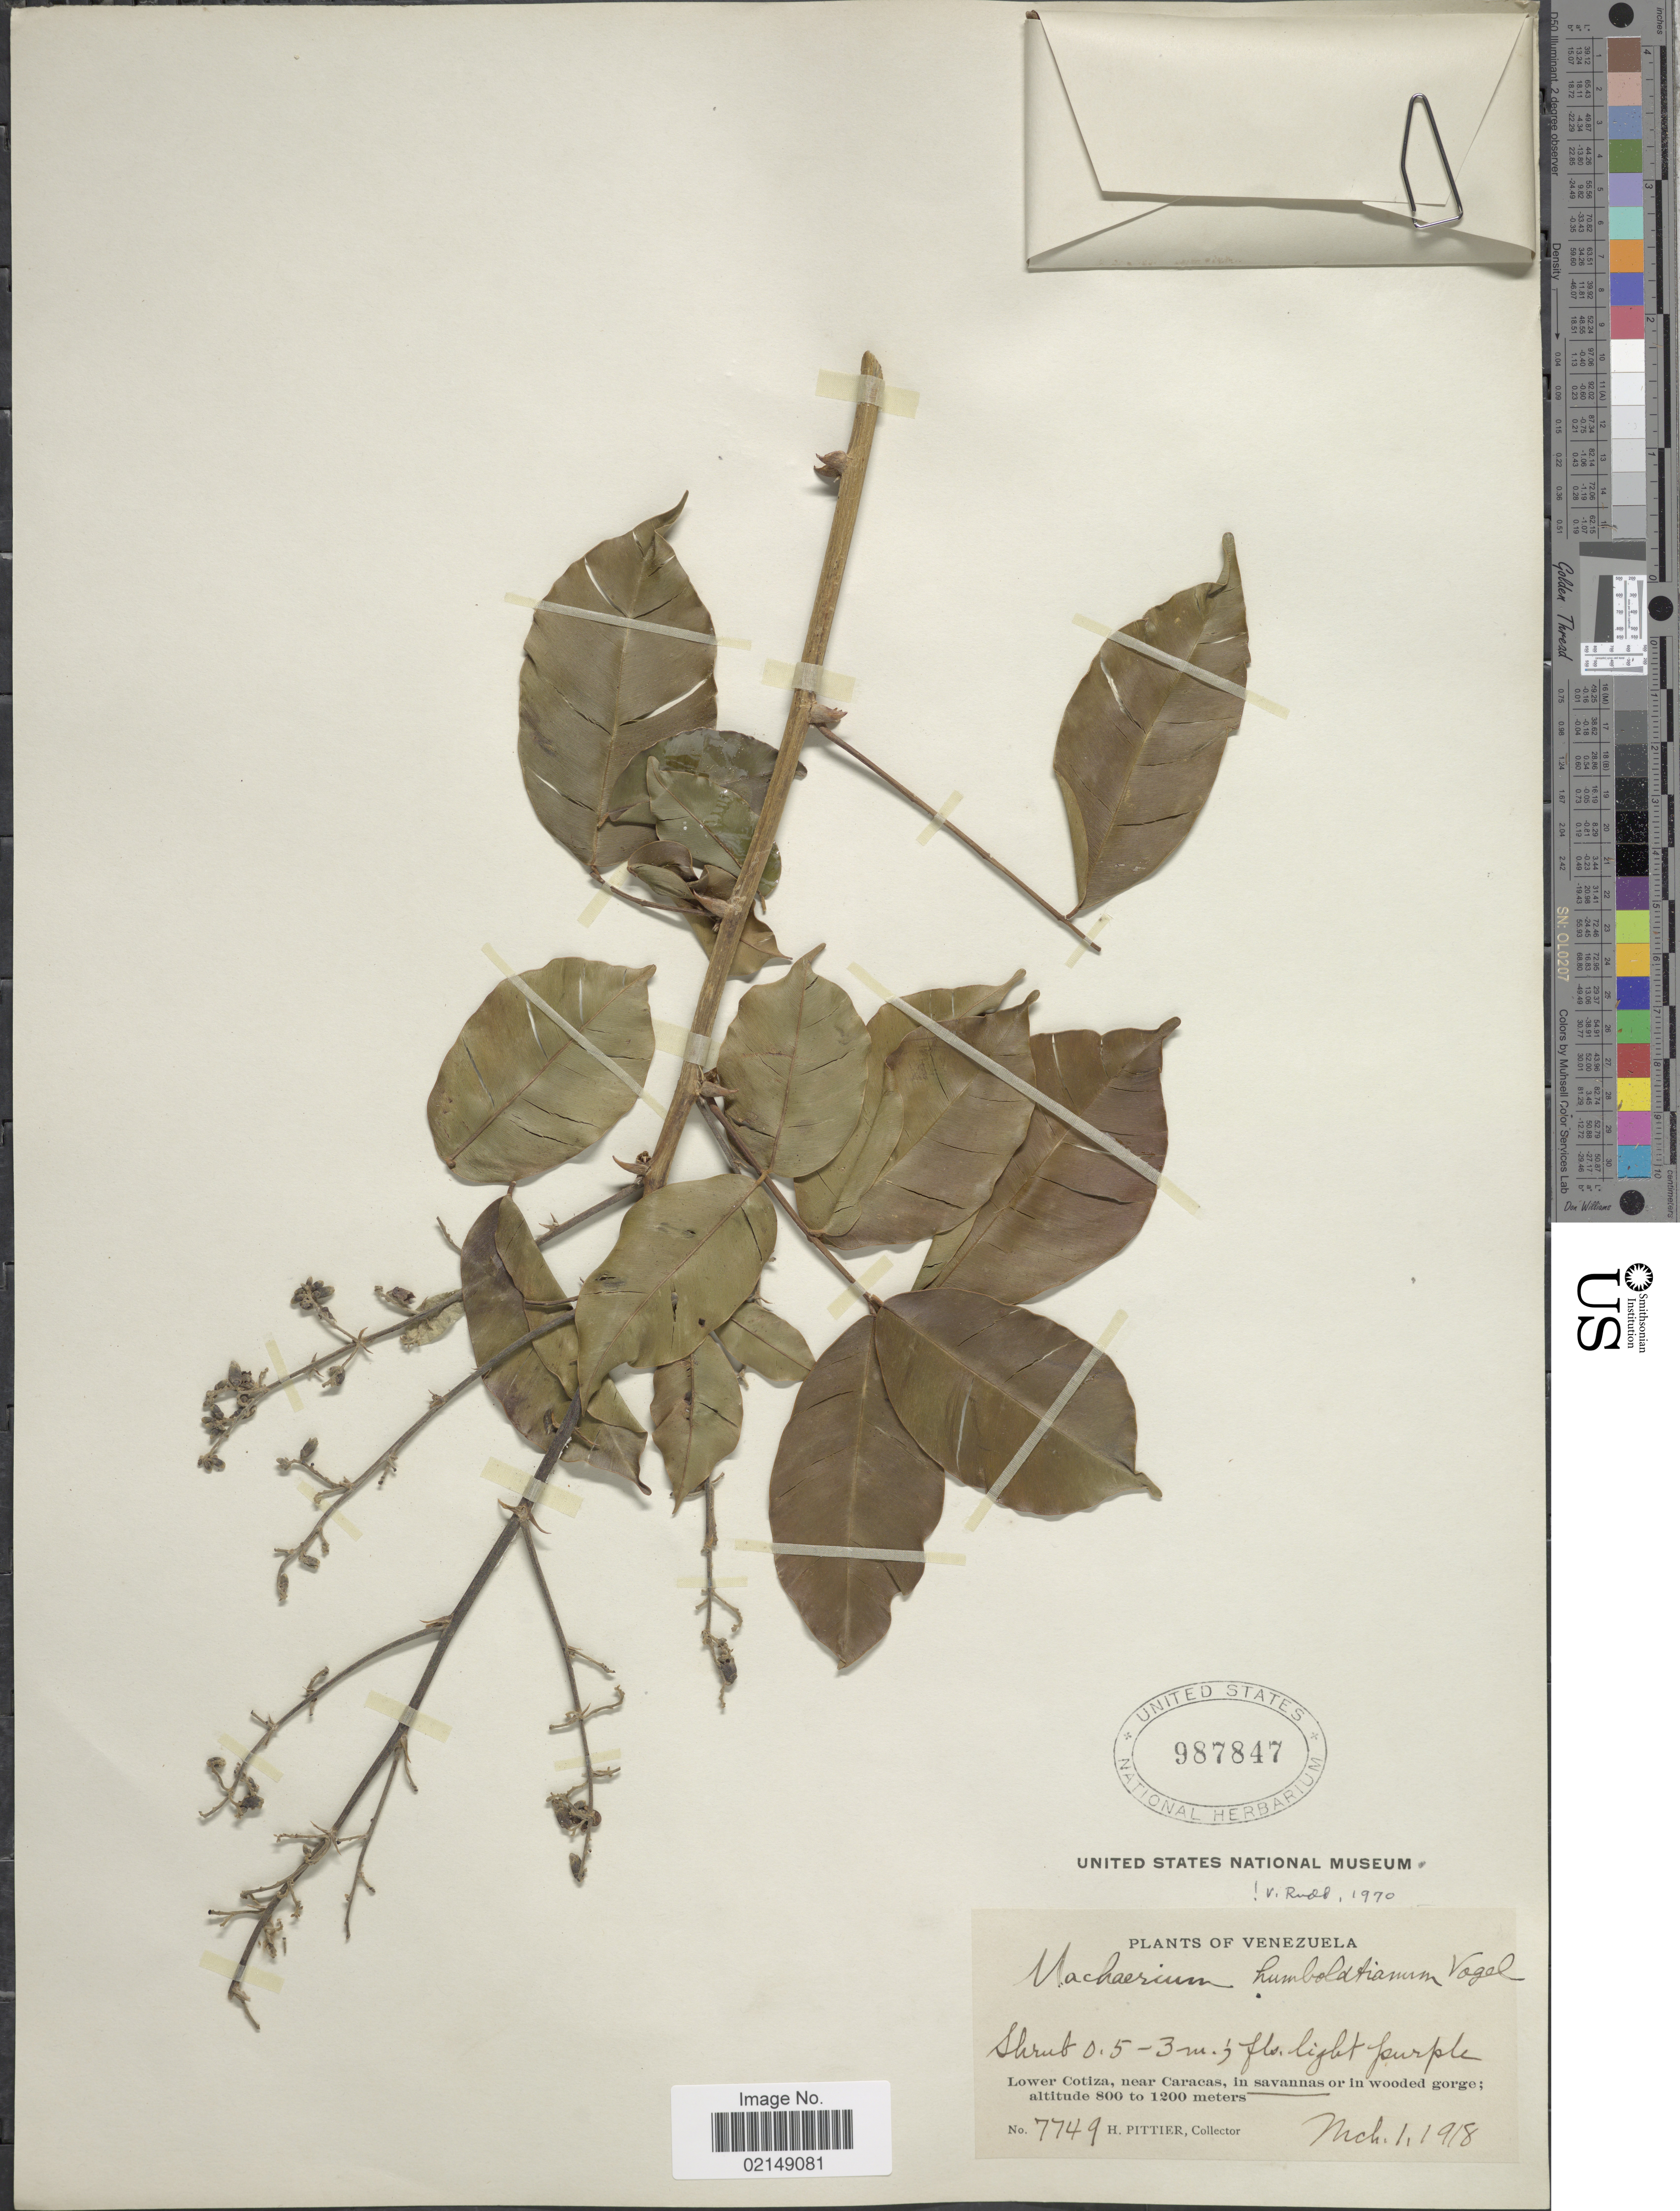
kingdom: Plantae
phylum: Tracheophyta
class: Magnoliopsida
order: Fabales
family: Fabaceae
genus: Machaerium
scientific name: Machaerium humboldtianum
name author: Vogel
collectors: H. F. Pittier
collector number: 7749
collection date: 1918-03-01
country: Venezuela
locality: Lower Cotiza, near Caracas, in savannas or in wooded gorge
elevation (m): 800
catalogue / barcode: US 987847